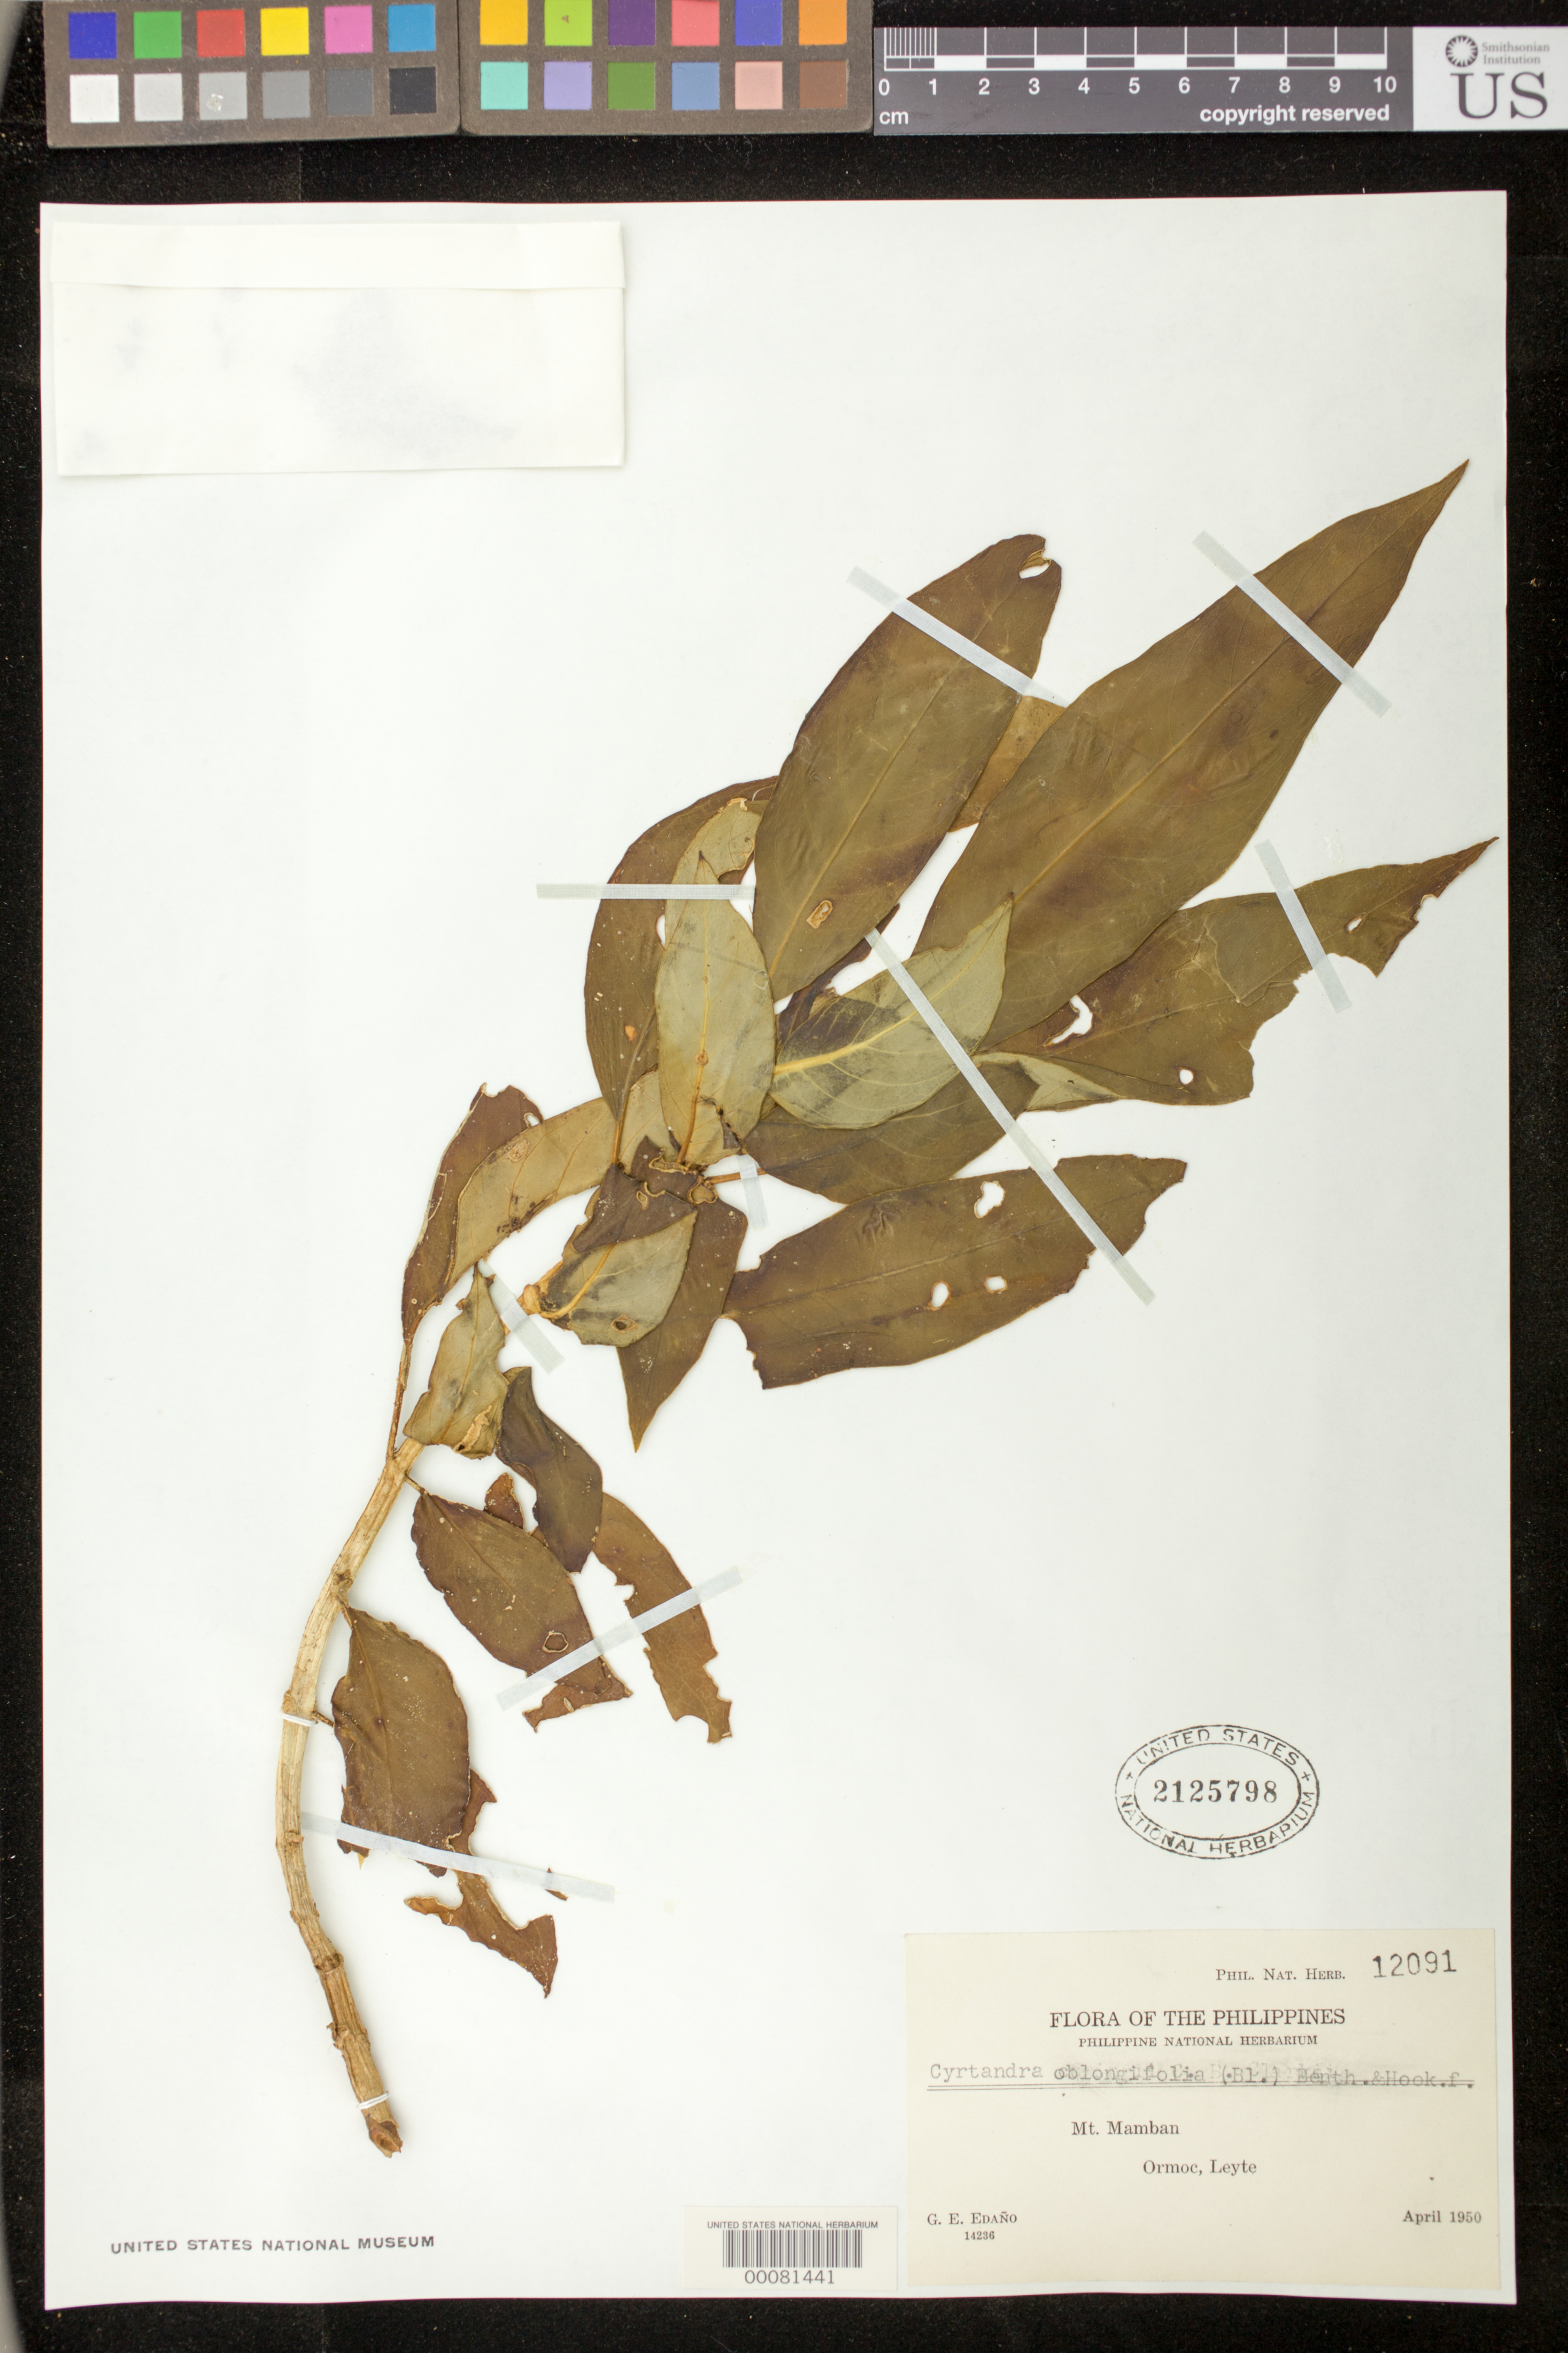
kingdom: Plantae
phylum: Tracheophyta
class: Magnoliopsida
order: Lamiales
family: Gesneriaceae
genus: Cyrtandra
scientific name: Cyrtandra oblongifolia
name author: (Blume) Benth. & Hook. ex C.B. Clarke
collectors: G. E. Edaño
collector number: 14236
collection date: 1950-04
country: Philippines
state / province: Eastern Visayas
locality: Mt. Mamban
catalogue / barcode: US 2125798